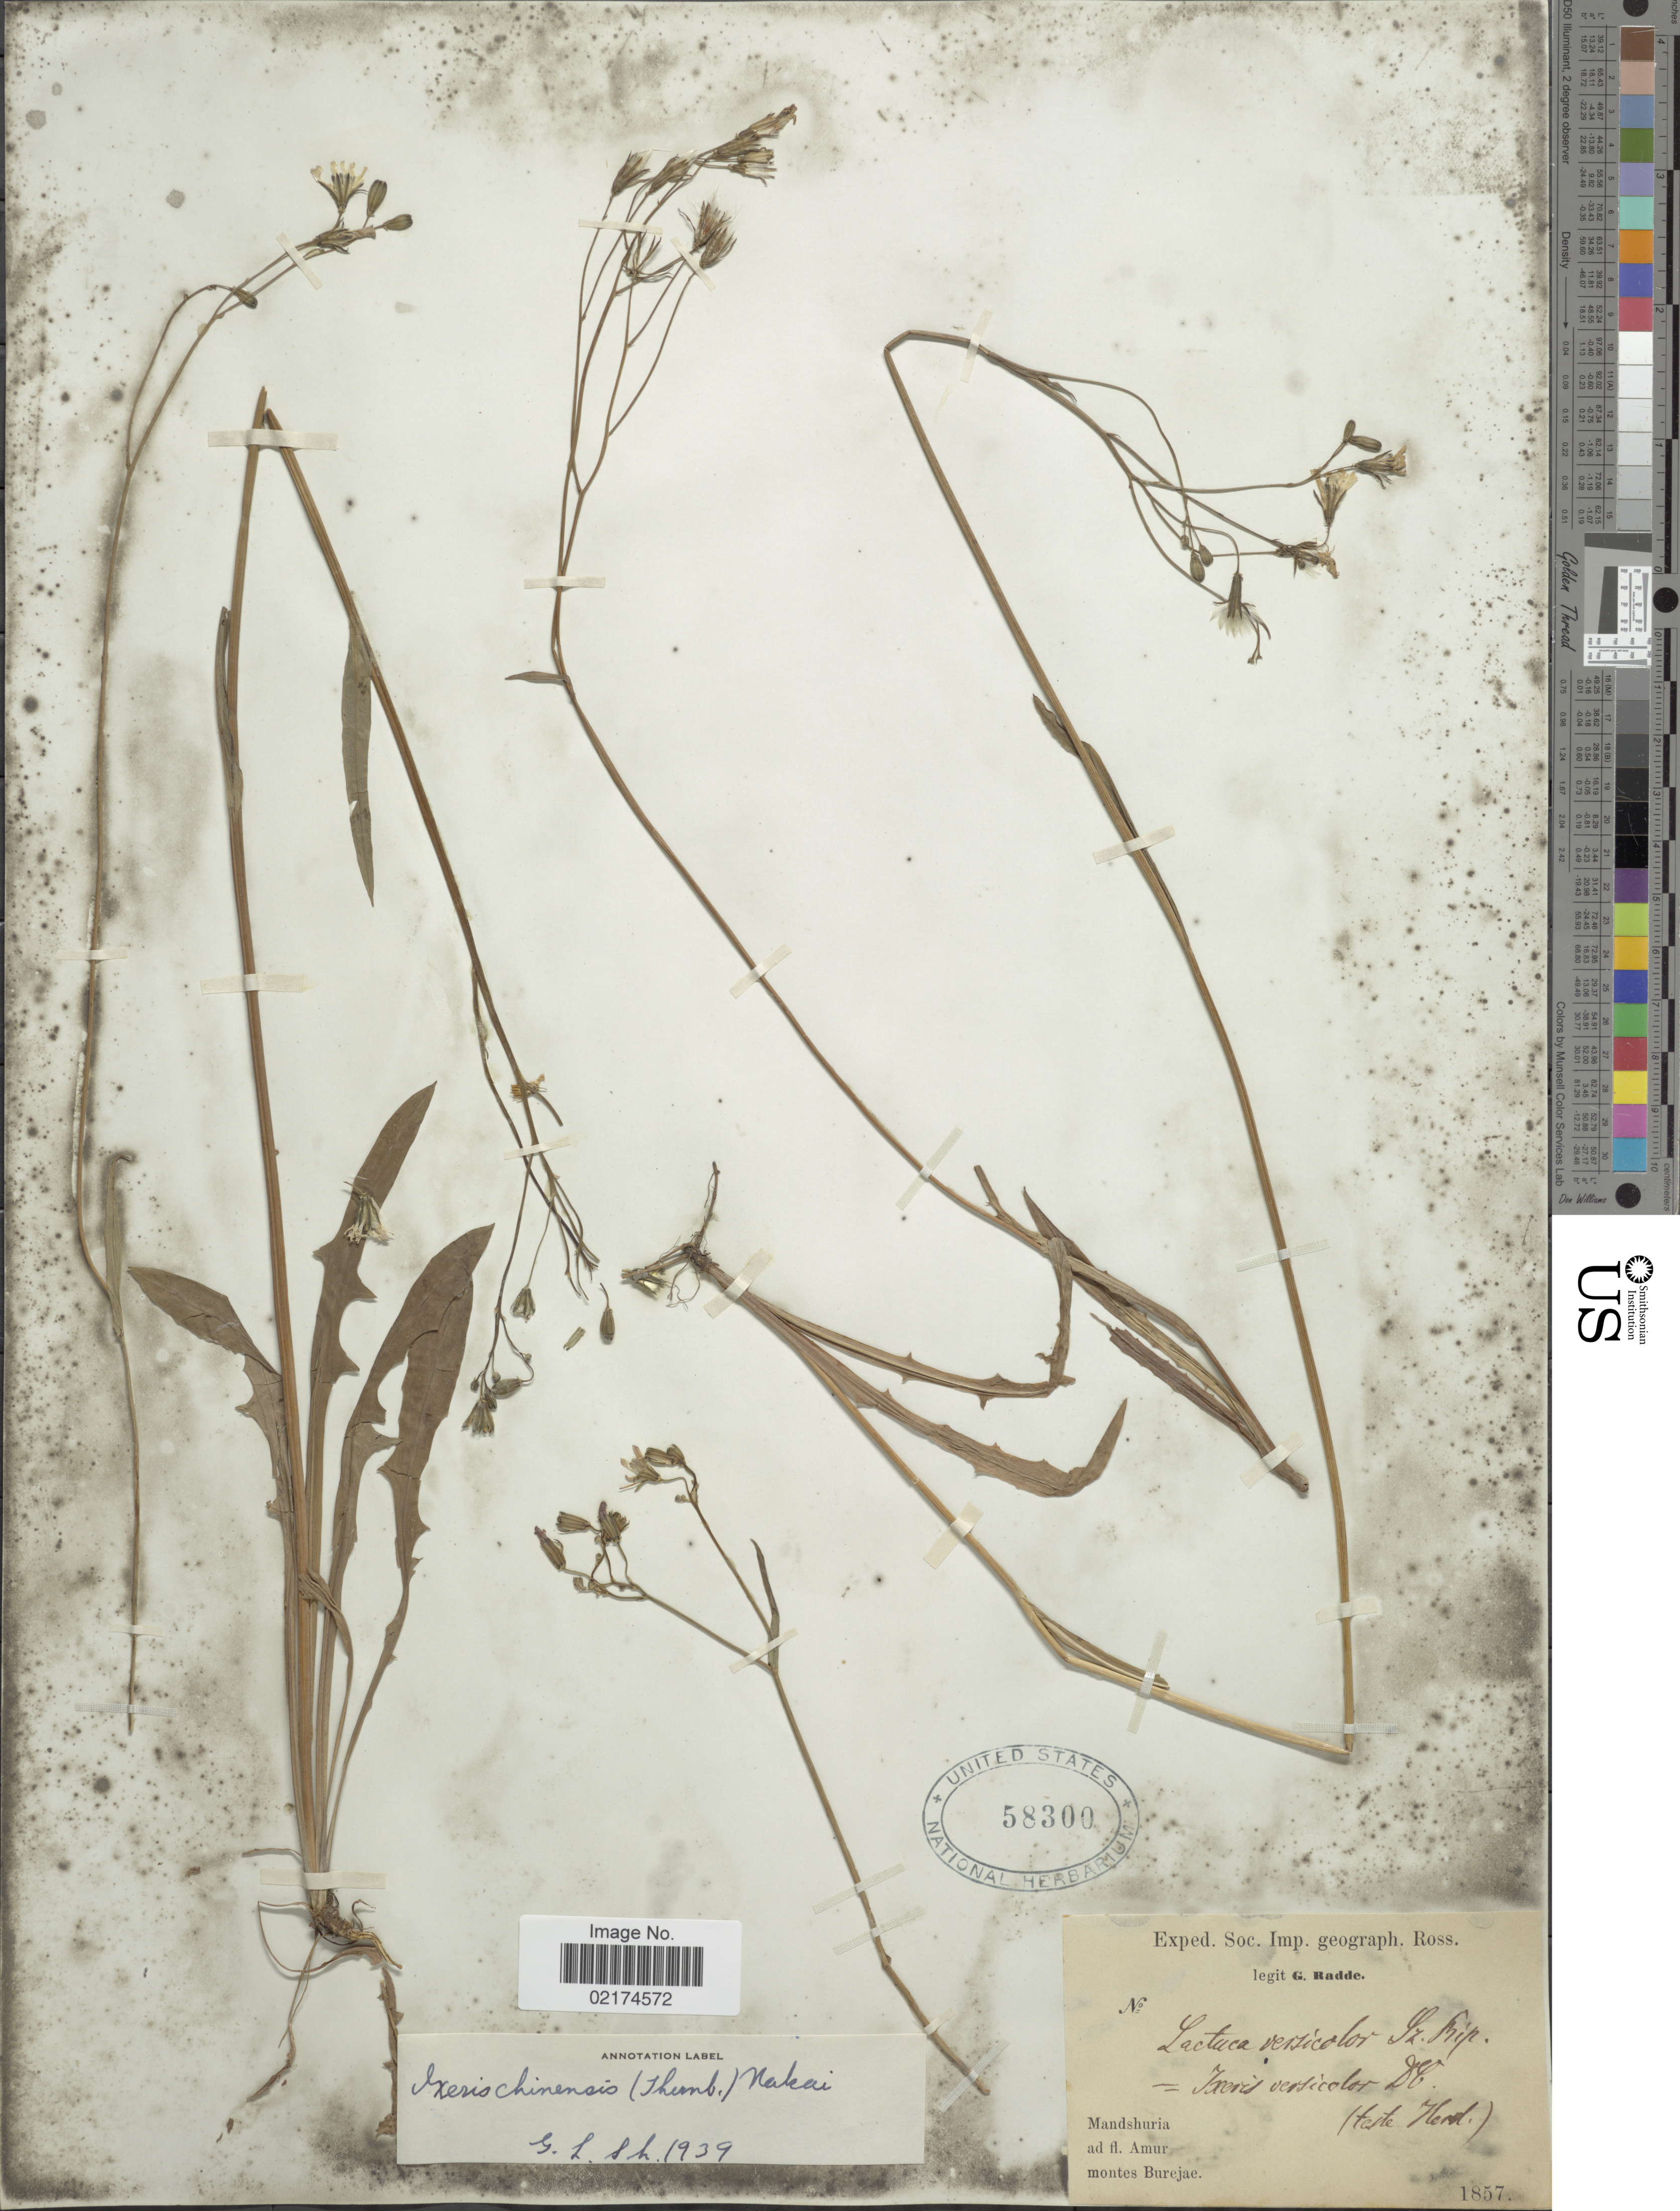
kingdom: Plantae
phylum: Tracheophyta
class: Magnoliopsida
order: Asterales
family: Asteraceae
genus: Ixeris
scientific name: Ixeris chinensis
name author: (Thunb.) Nakai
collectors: G. F. R. J. von Radde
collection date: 1857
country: Russian Federation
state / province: Amur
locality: Mandshuria ad fl. Amur montes Burejae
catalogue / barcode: US 58300